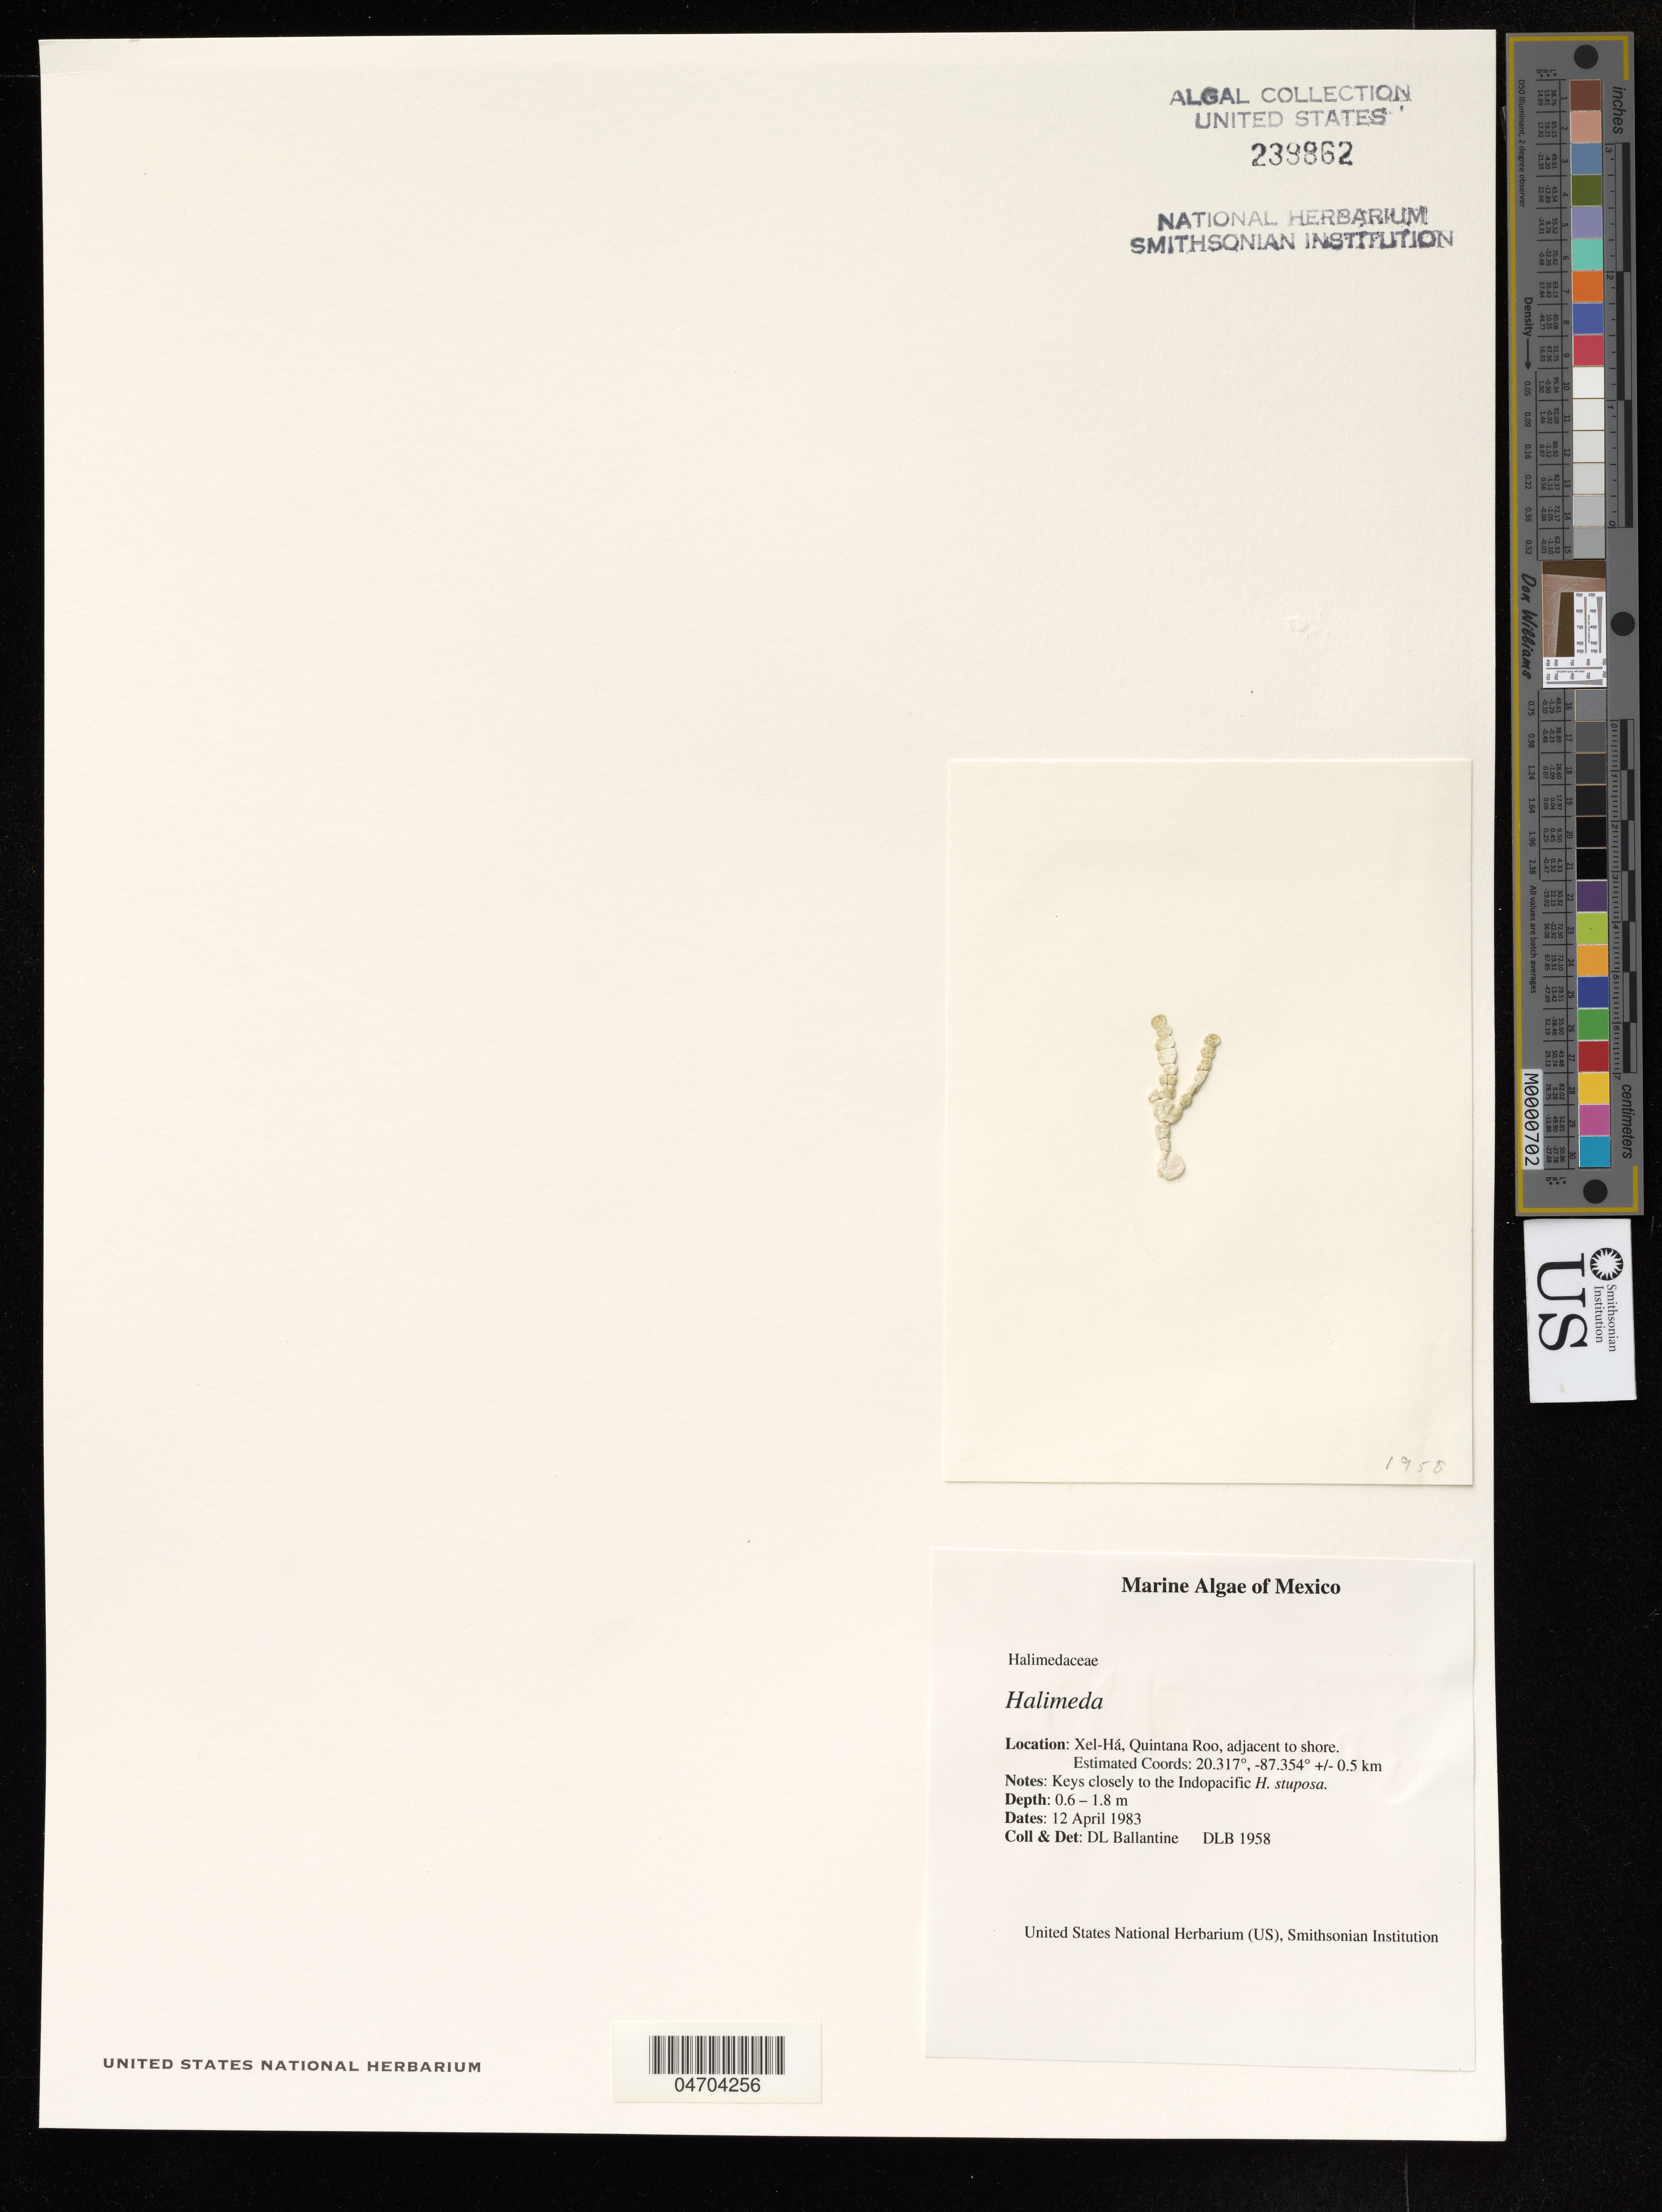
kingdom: Plantae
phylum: Chlorophyta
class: Ulvophyceae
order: Bryopsidales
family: Halimedaceae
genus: Halimeda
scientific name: Halimeda sp.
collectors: D. Ballantine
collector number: DLB 1958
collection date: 1983-04-12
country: Mexico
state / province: Quintana Roo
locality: Xel-Há.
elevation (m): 0.6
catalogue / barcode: US 239862